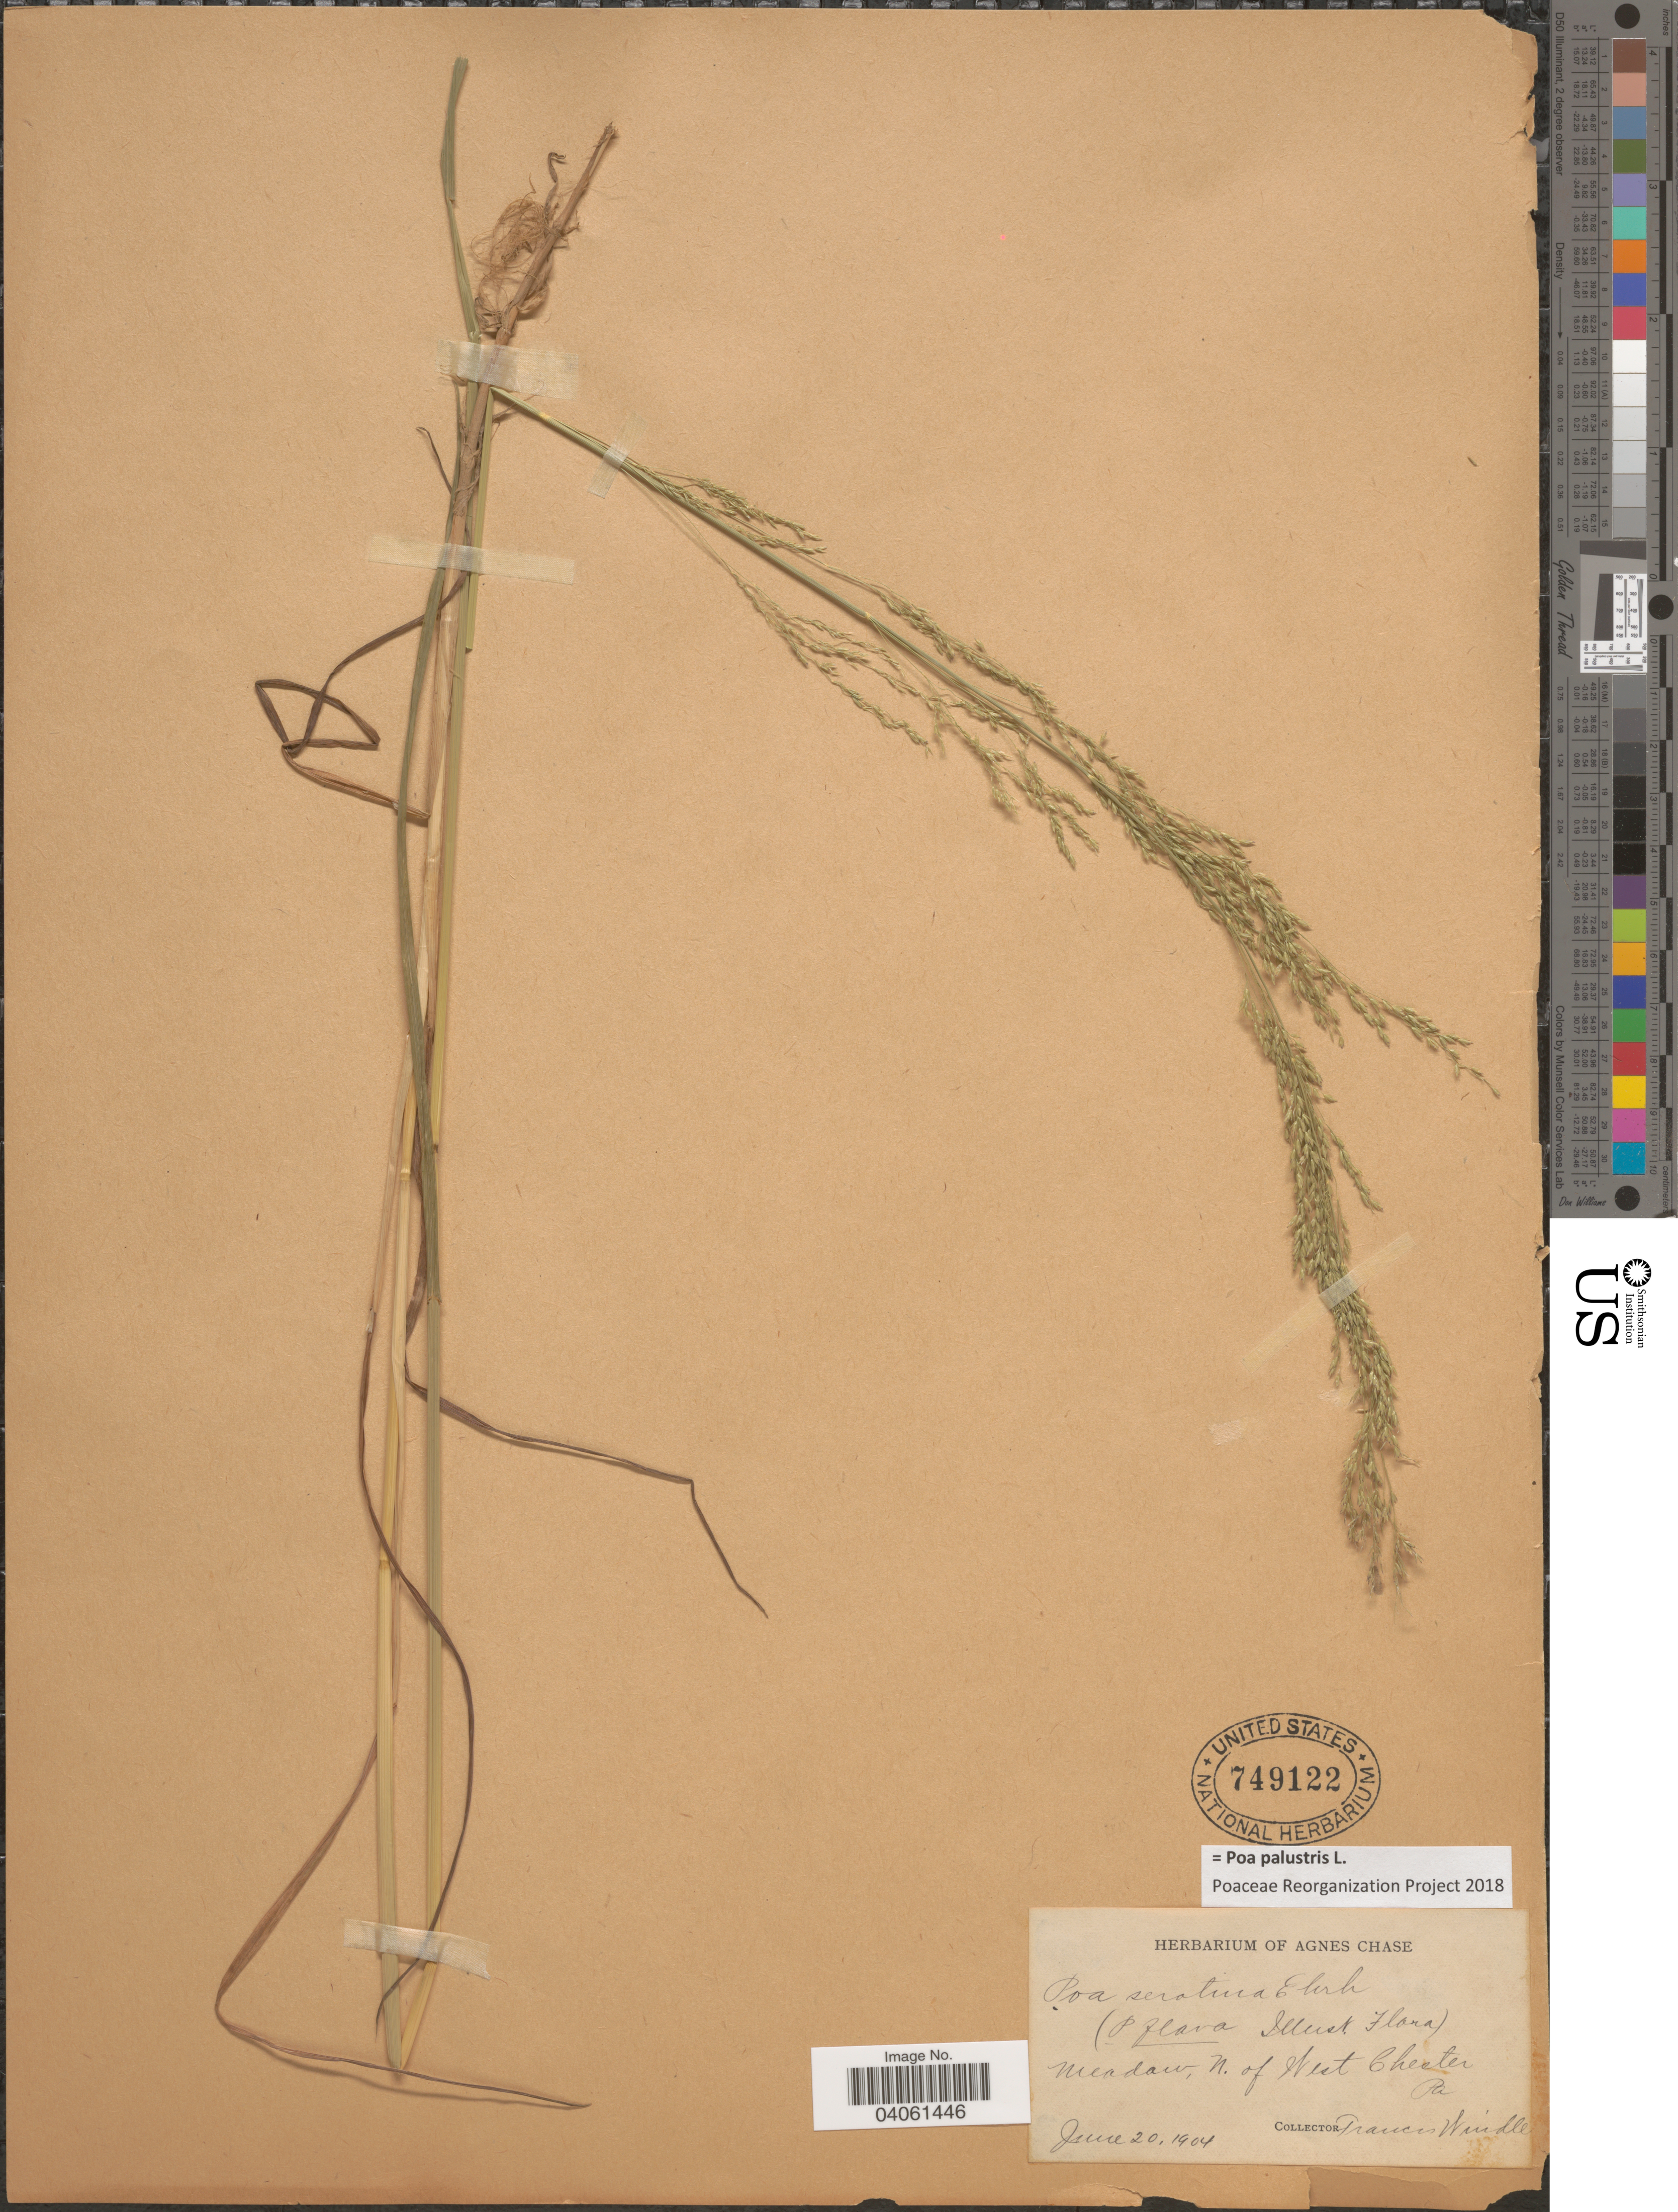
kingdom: Plantae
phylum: Tracheophyta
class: Liliopsida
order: Poales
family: Poaceae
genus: Poa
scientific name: Poa palustris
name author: L.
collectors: F. Windle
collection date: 1904-06-20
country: United States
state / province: Pennsylvania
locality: Meadow, N. of West Chester.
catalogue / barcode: US 749122